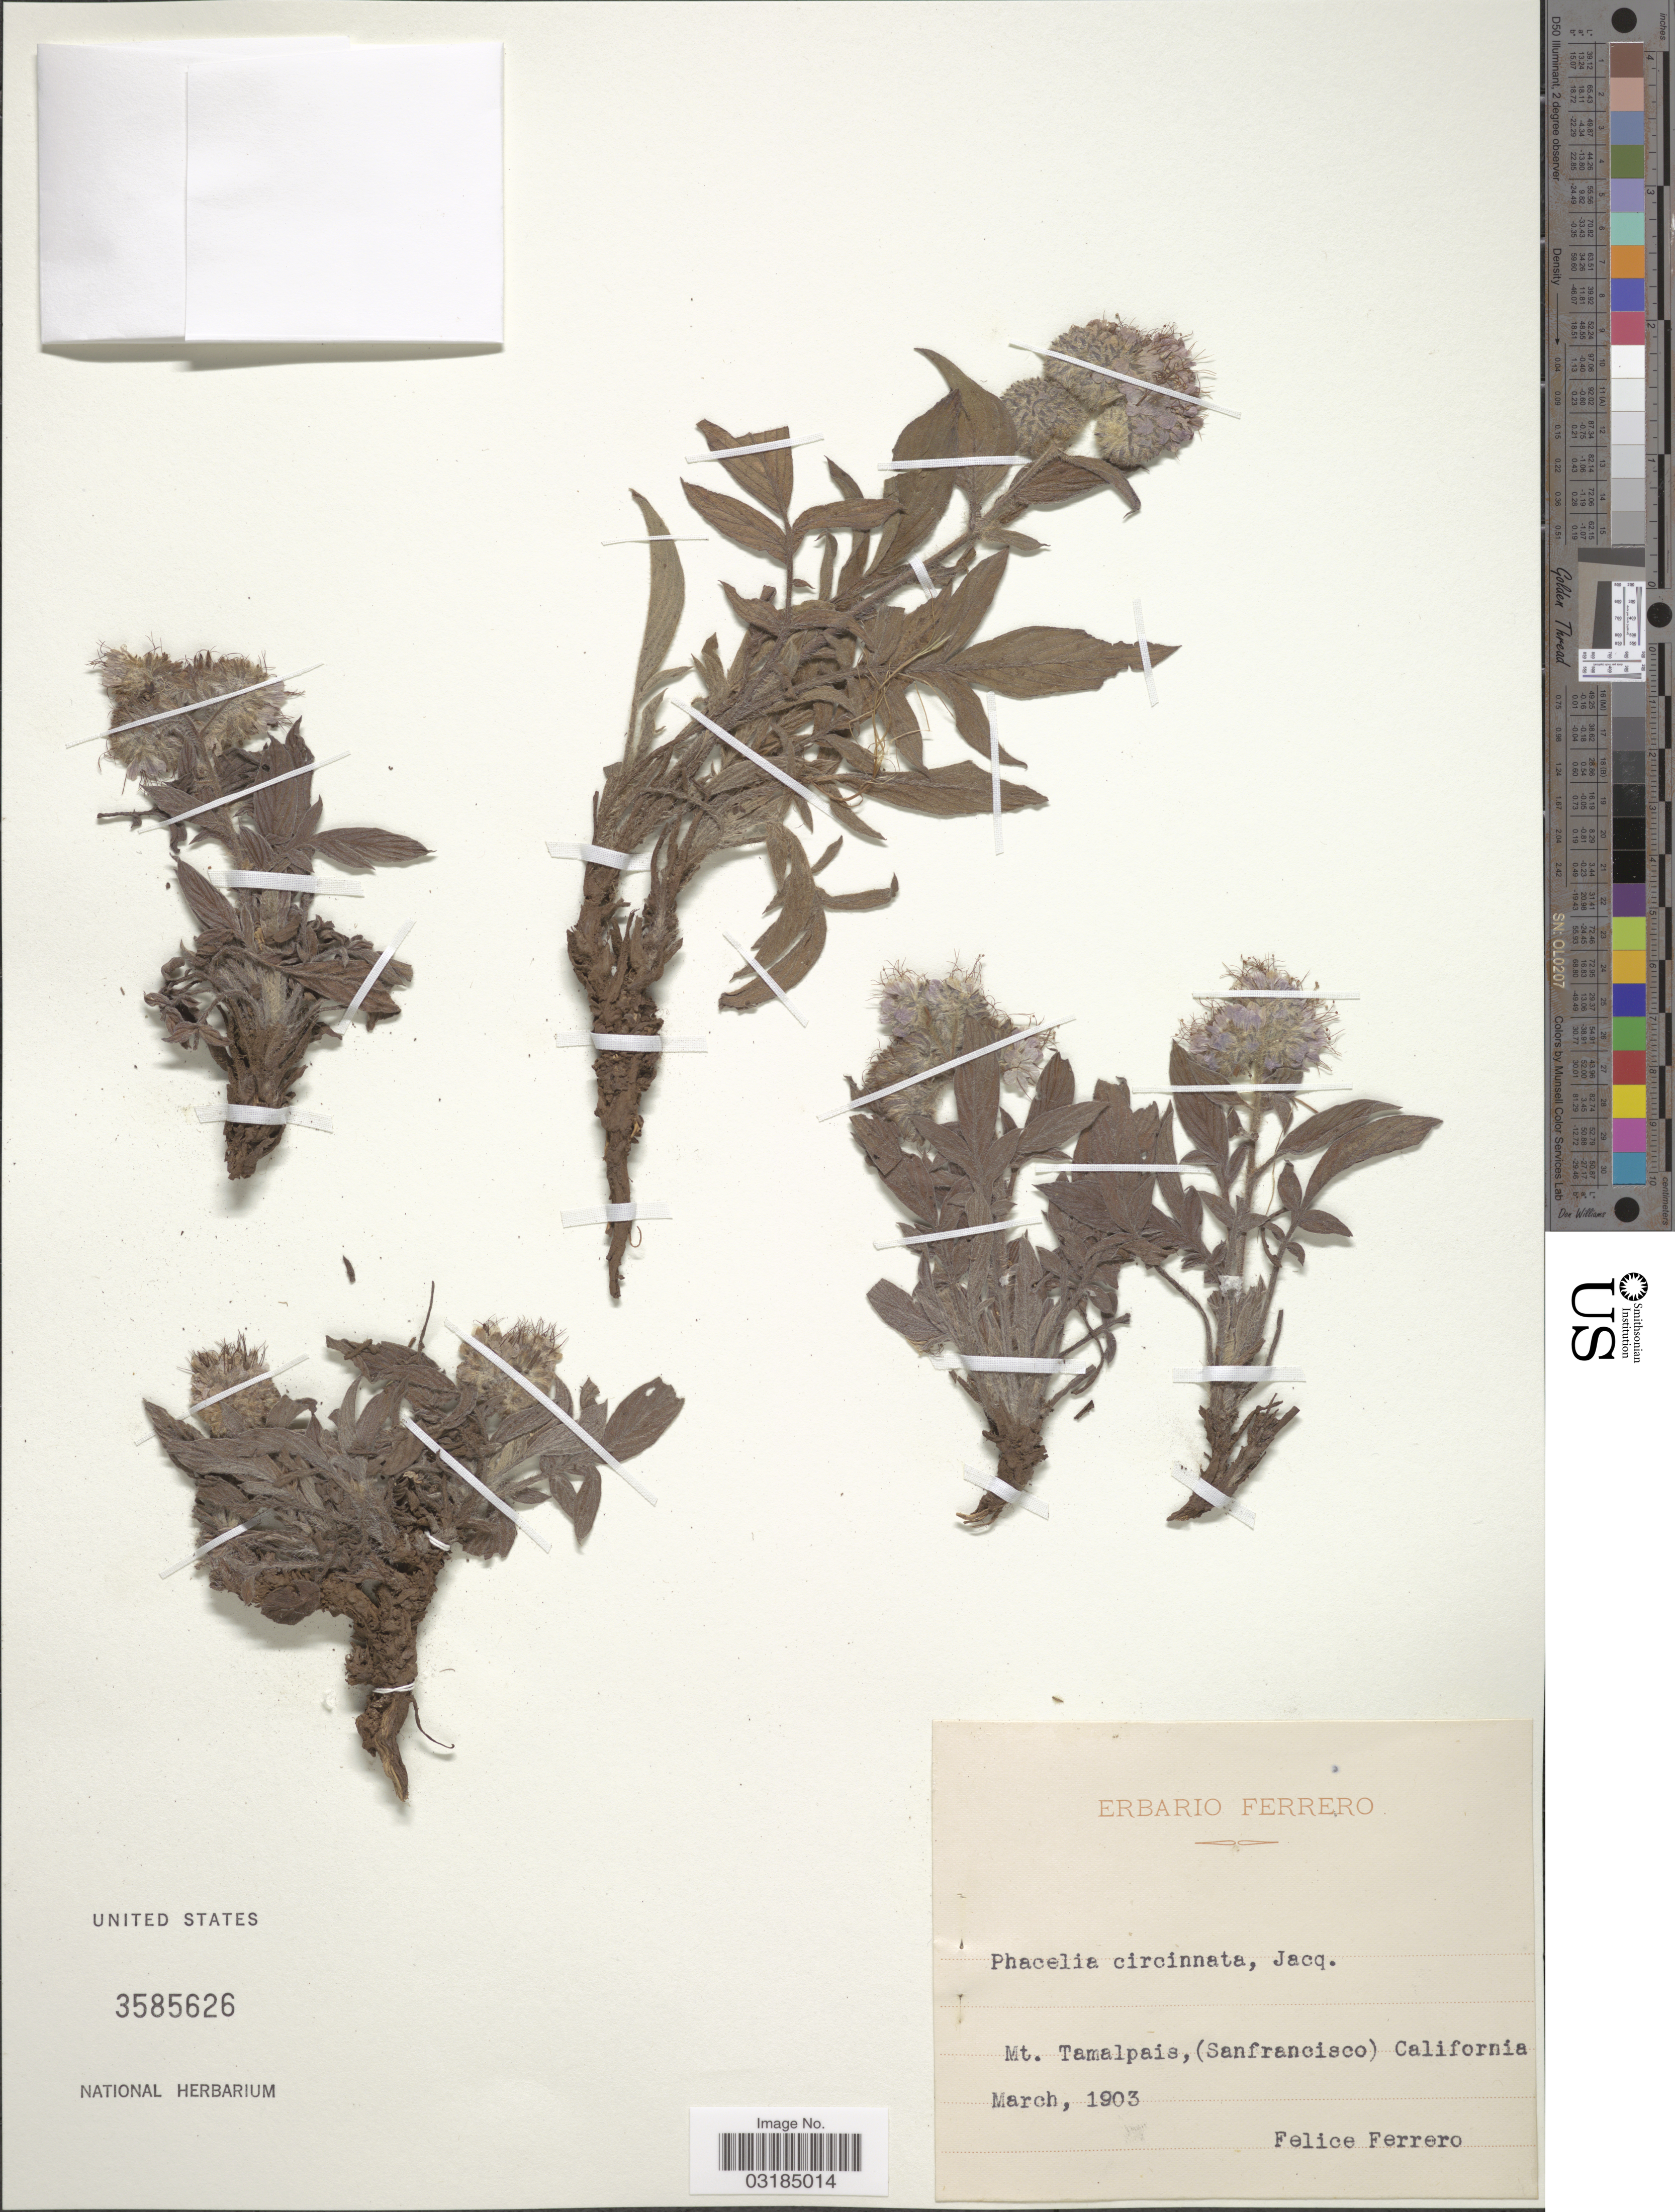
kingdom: Plantae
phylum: Tracheophyta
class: Magnoliopsida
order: Boraginales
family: Hydrophyllaceae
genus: Phacelia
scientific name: Phacelia circinata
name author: (Willd.) Jacq.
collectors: F. Ferrero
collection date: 1903-03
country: United States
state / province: Arizona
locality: Mt. Tamalpais, (Sanfrancisco).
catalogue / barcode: US 3585626